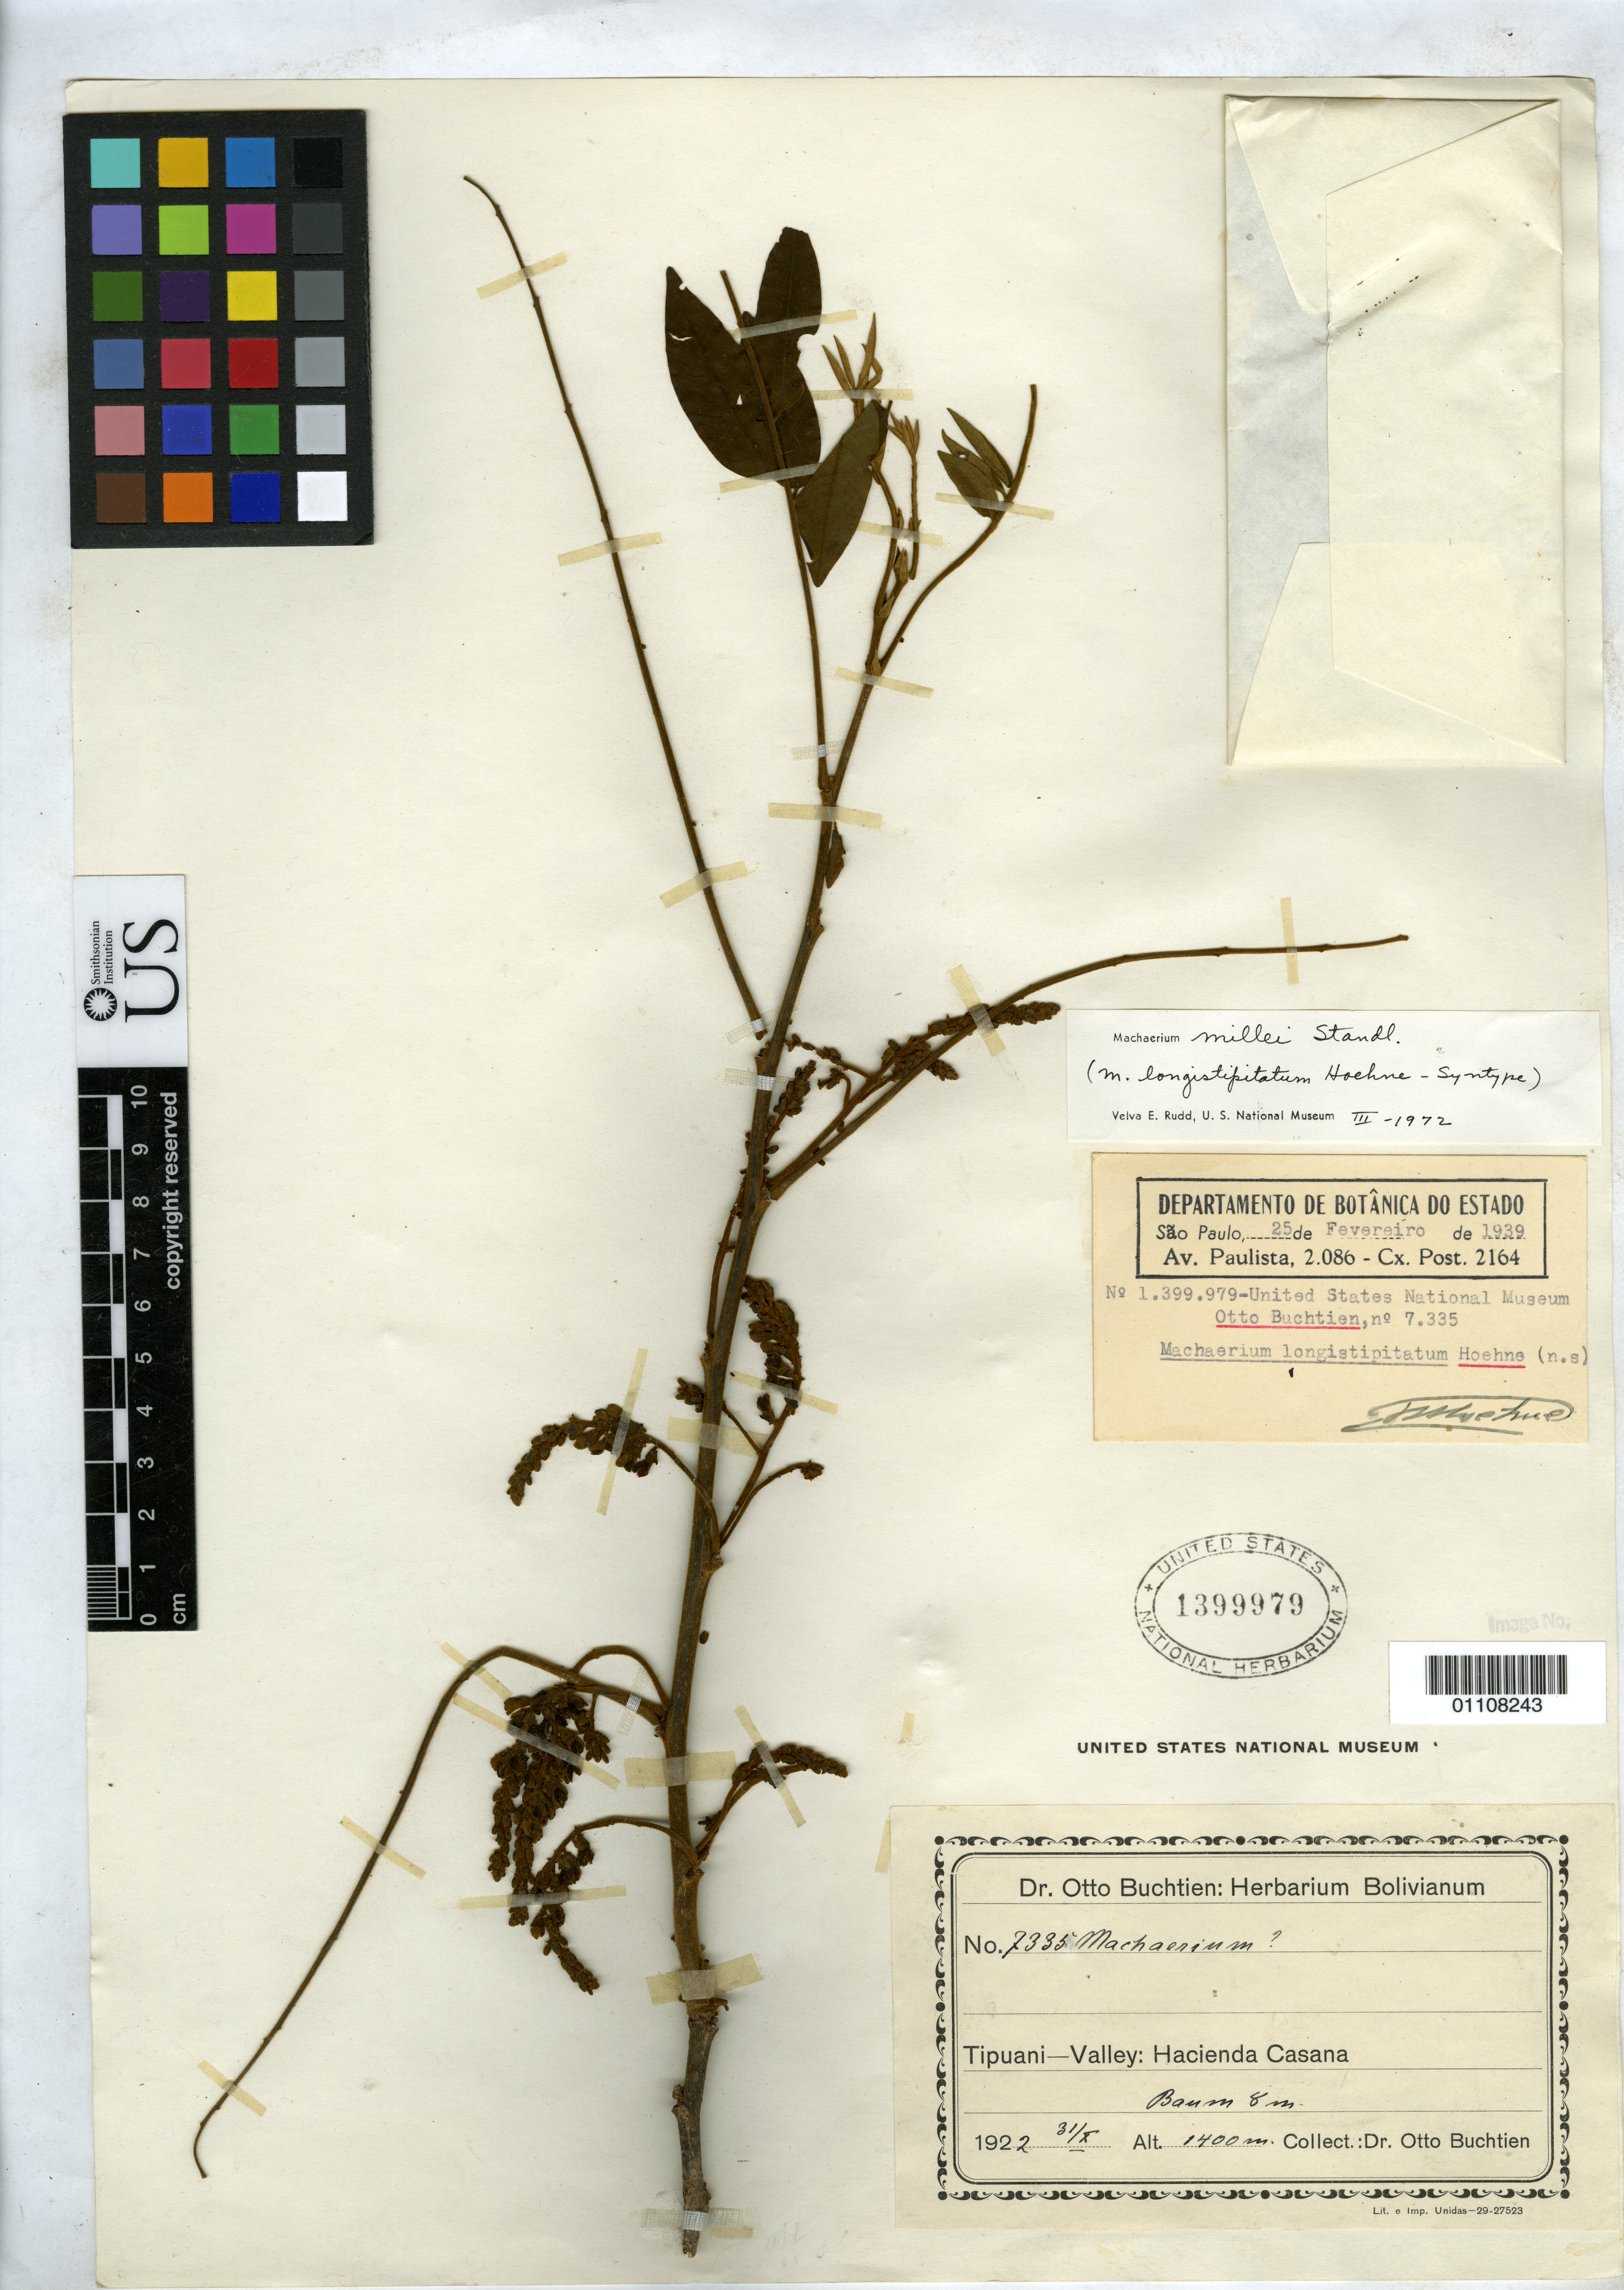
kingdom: Plantae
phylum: Tracheophyta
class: Magnoliopsida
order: Fabales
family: Fabaceae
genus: Machaerium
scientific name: Machaerium longistipitatum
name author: Hoehne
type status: Syntype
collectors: O. Buchtien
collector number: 7335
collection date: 1922-10-31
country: Bolivia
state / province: La Paz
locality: hacienda Casana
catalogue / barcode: US 1399979